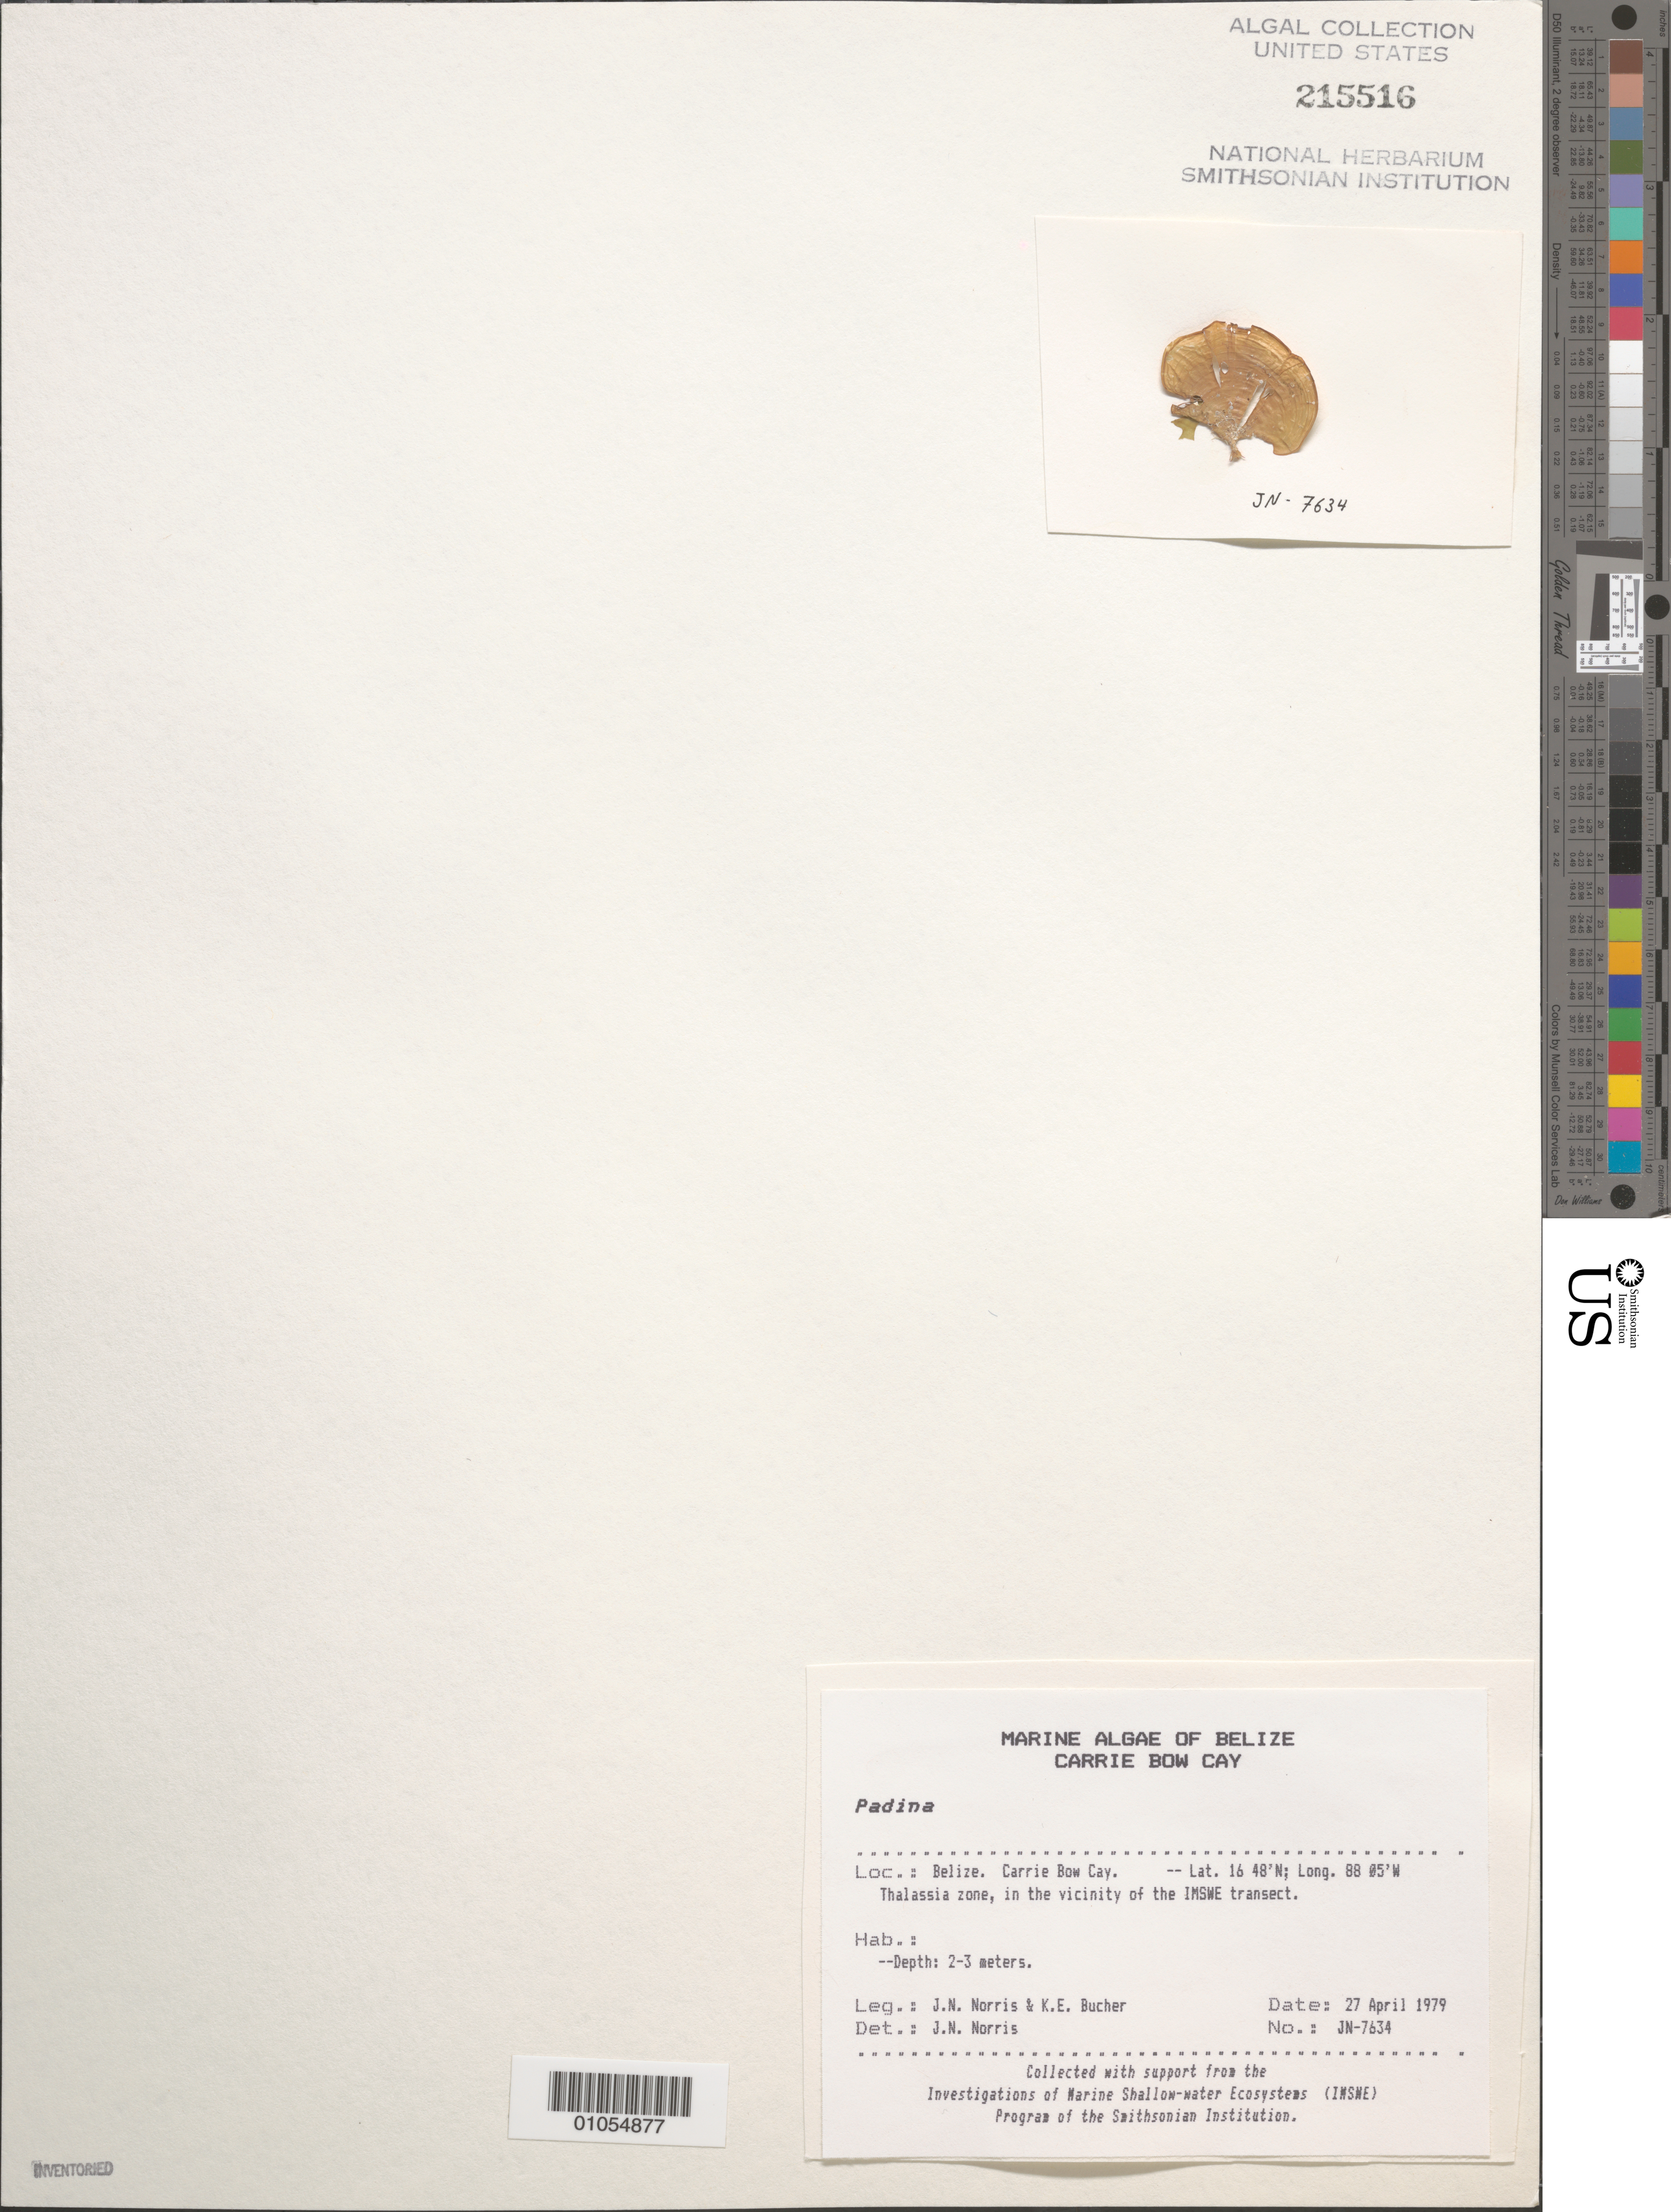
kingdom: Chromista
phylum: Ochrophyta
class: Phaeophyceae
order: Dictyotales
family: Dictyotaceae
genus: Padina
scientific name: Padina sp.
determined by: Norris, James N.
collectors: J. N. Norris & K. E. Bucher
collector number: JN-7634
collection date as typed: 27 Apr 1979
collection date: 1979-04-27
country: Belize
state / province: Stann Creek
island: Carrie Bow Cay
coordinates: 16 48'N, 88 05'W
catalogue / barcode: US 215516